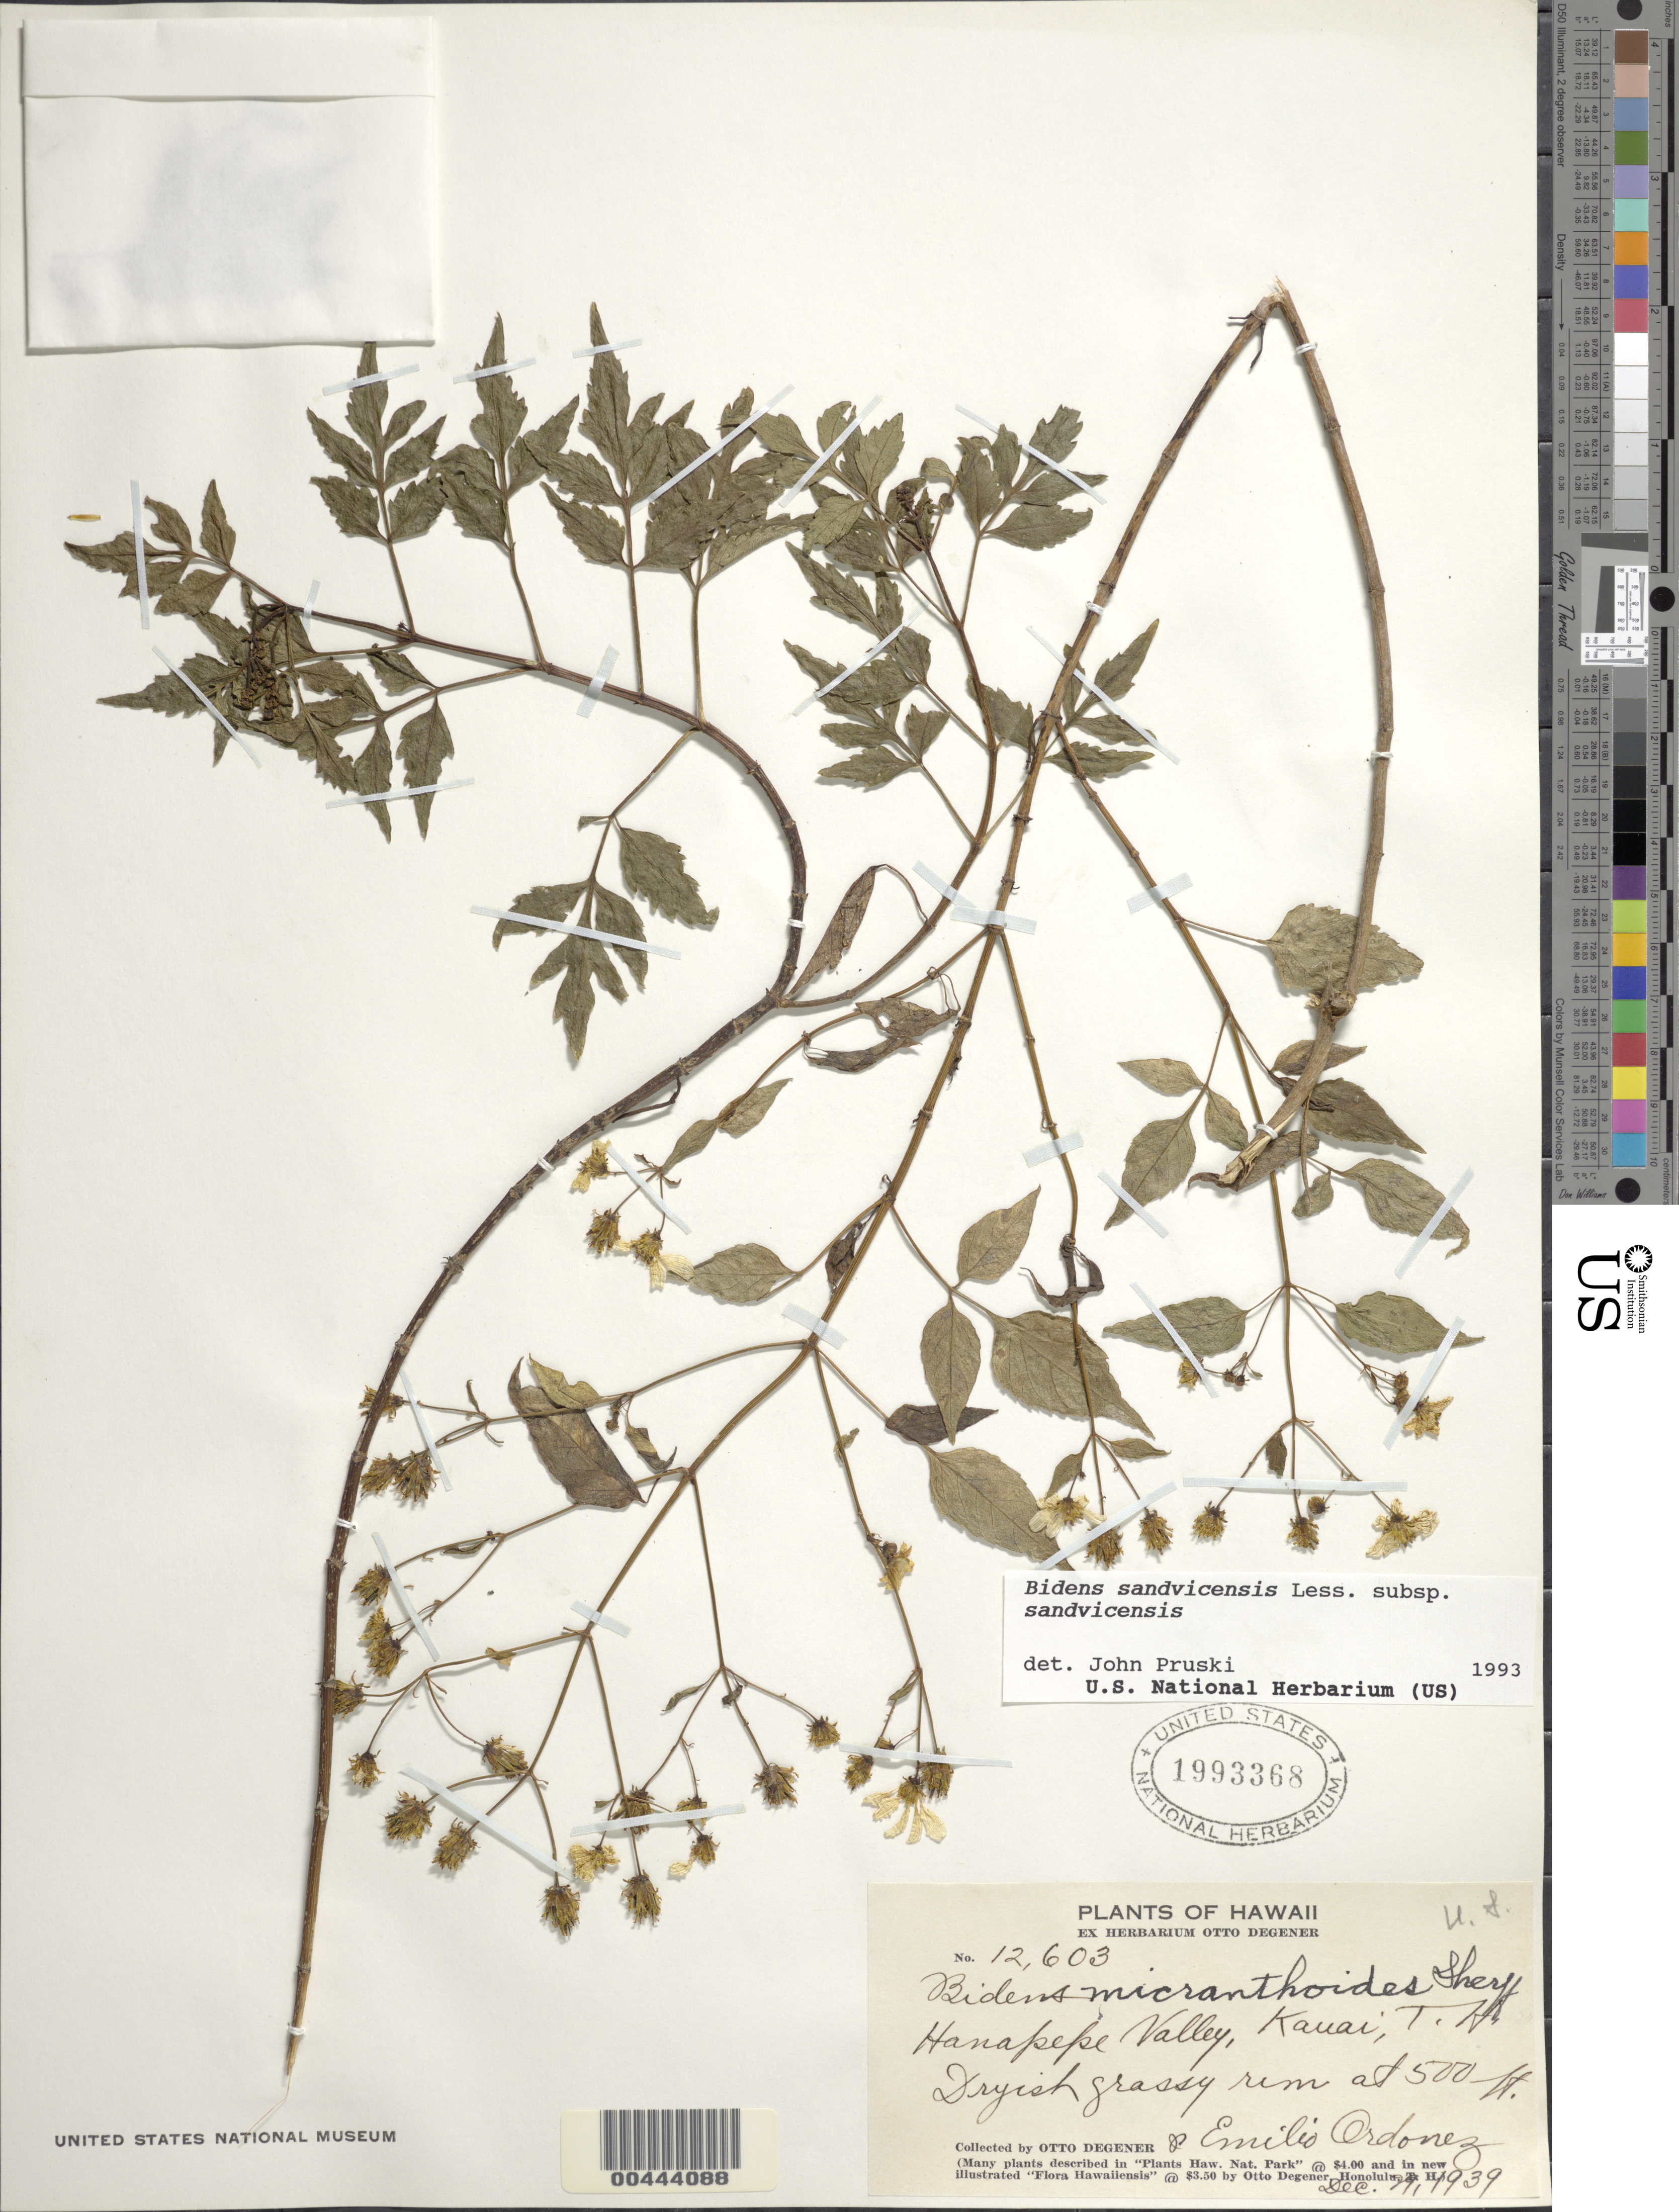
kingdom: Plantae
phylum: Tracheophyta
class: Magnoliopsida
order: Asterales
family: Asteraceae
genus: Bidens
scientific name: Bidens sandvicensis subsp. sandvicensis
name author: Less.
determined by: Pruski, J. F.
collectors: O. Degener & E. Ordonez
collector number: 12603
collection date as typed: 29 Dec 1939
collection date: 1939-12-29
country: United States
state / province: Hawaii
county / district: Kauai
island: Kaua'i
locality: Hanapepe Valley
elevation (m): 152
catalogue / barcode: US 1993368